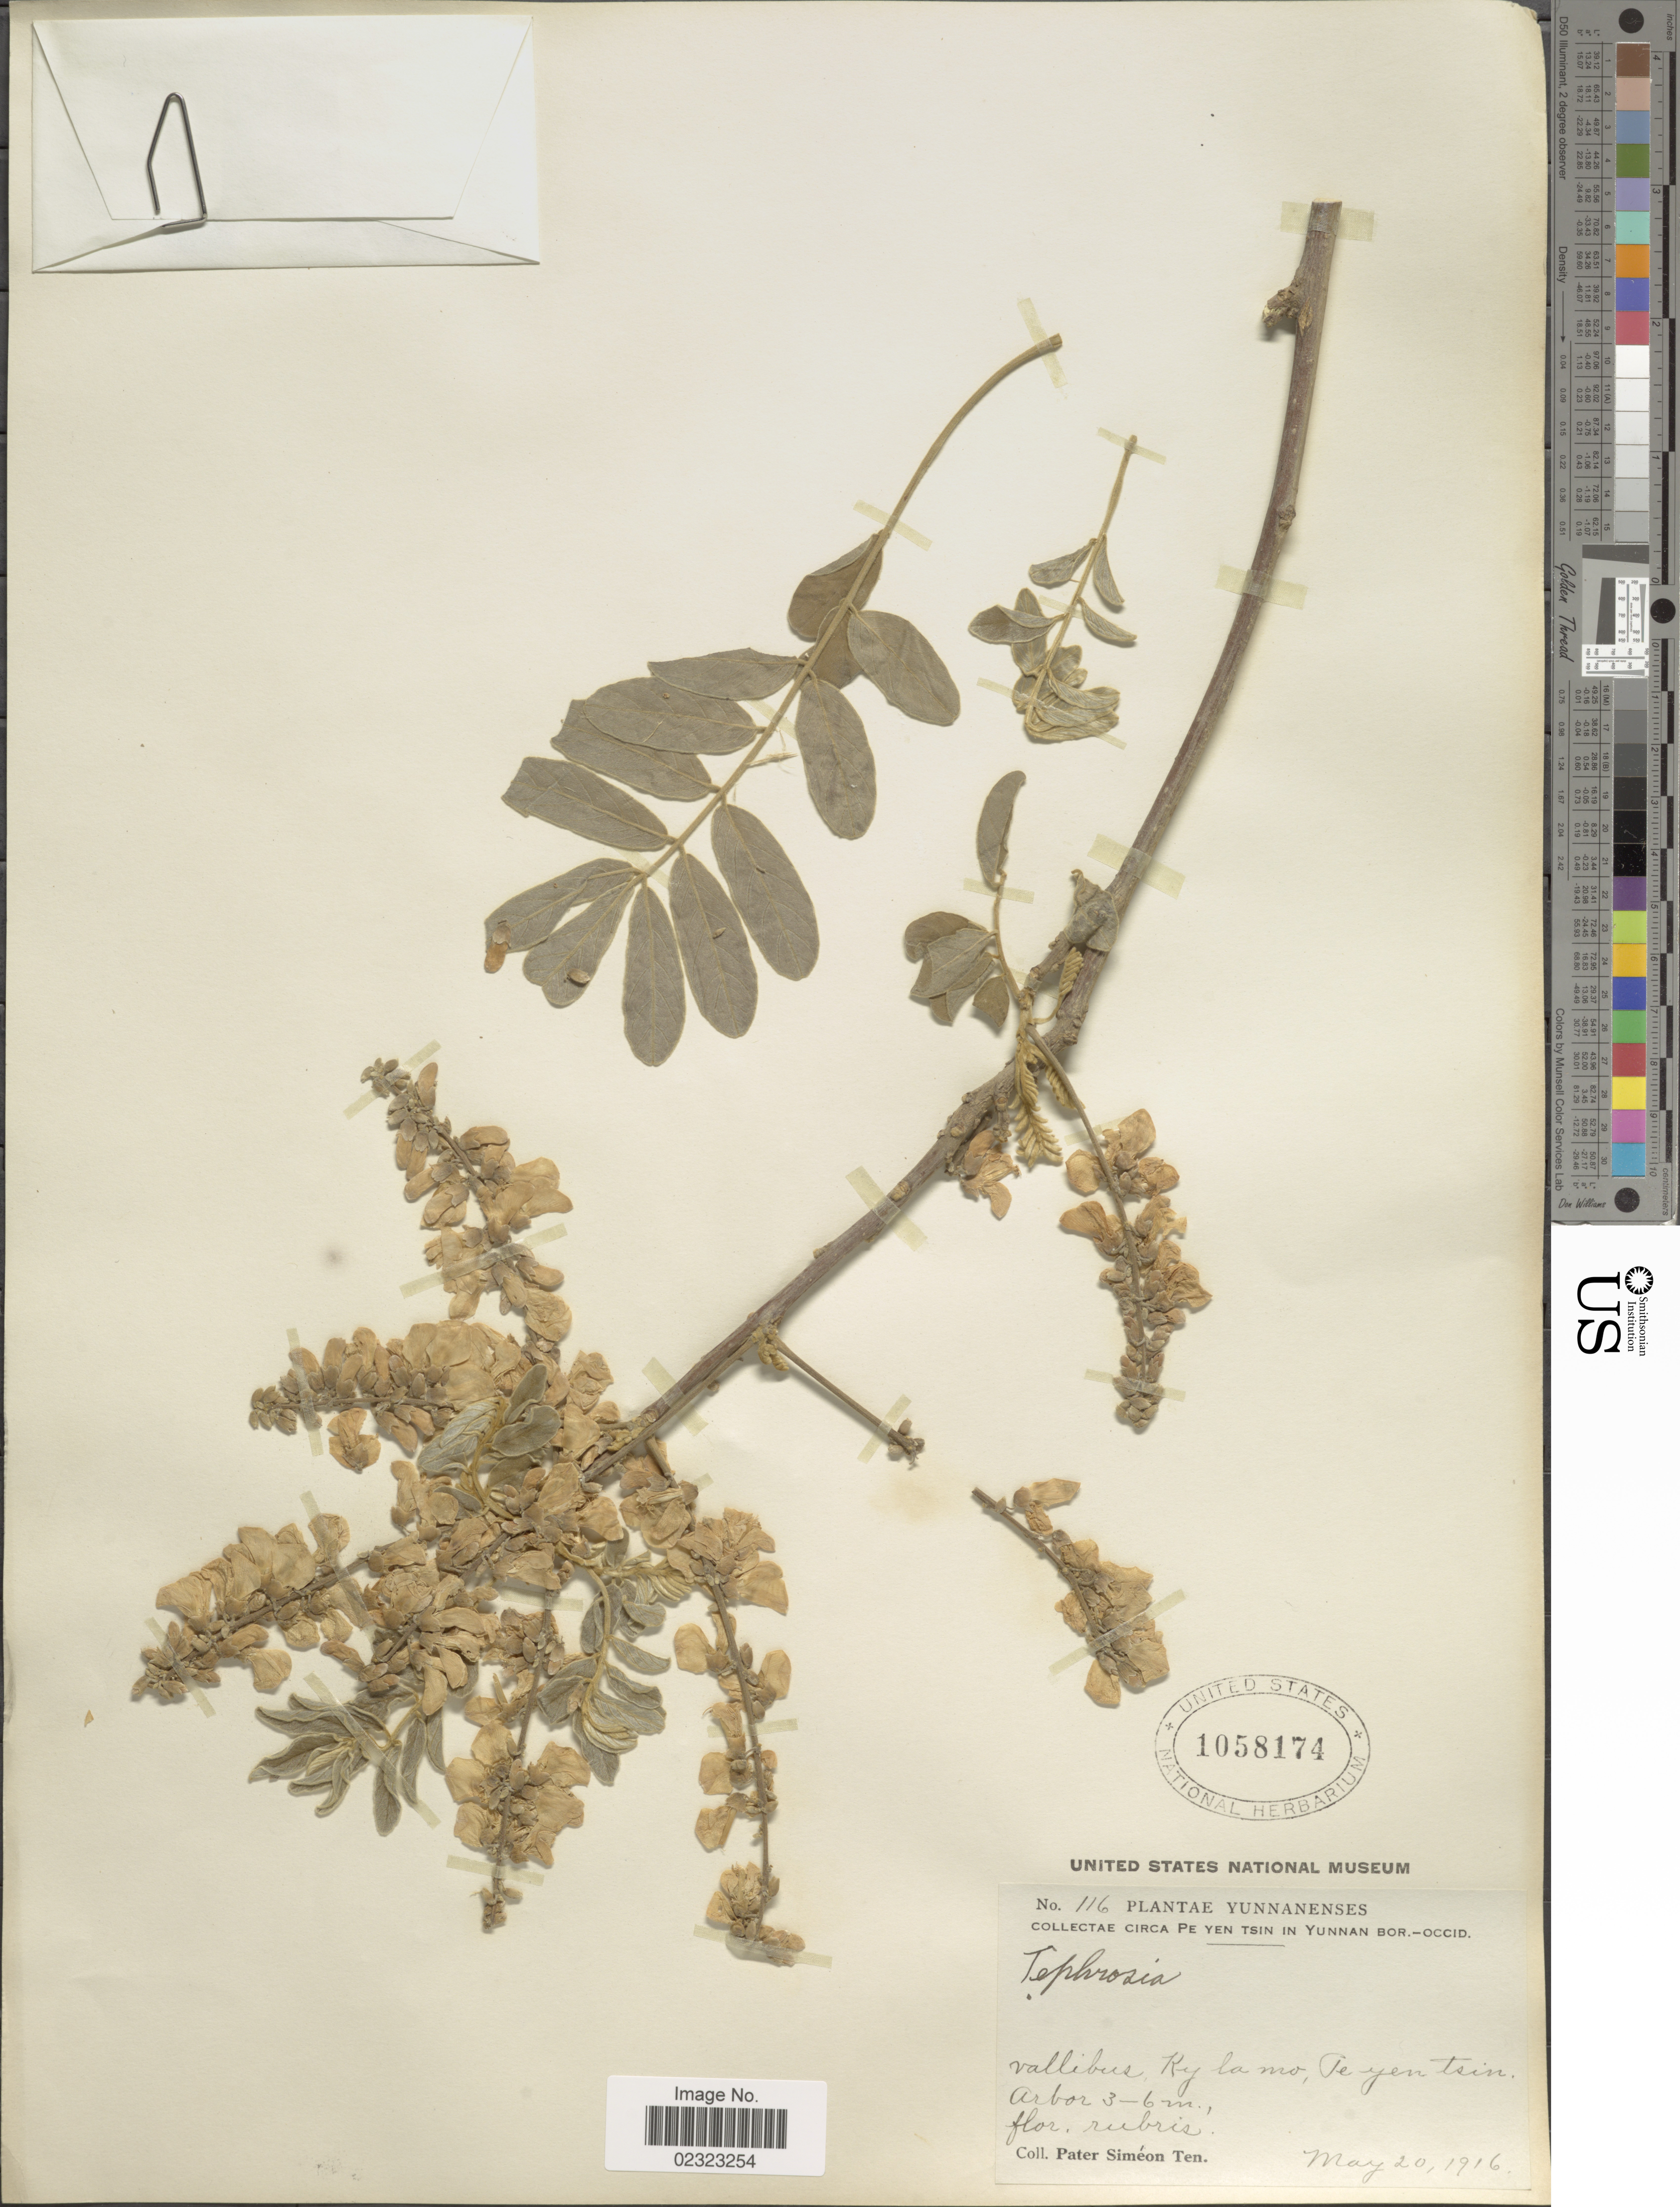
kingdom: Plantae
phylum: Tracheophyta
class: Magnoliopsida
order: Fabales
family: Fabaceae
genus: Tephrosia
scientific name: Tephrosia sp.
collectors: P. S. Ten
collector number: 116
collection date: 1916-05-20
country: China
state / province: Yunnan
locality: Yunnanenses, Circa Pe Yen Tsin in Yunnan Bor.-occid, vallibus, Ry la mo, Pe yen Tsin. [interpreted]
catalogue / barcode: US 1058174